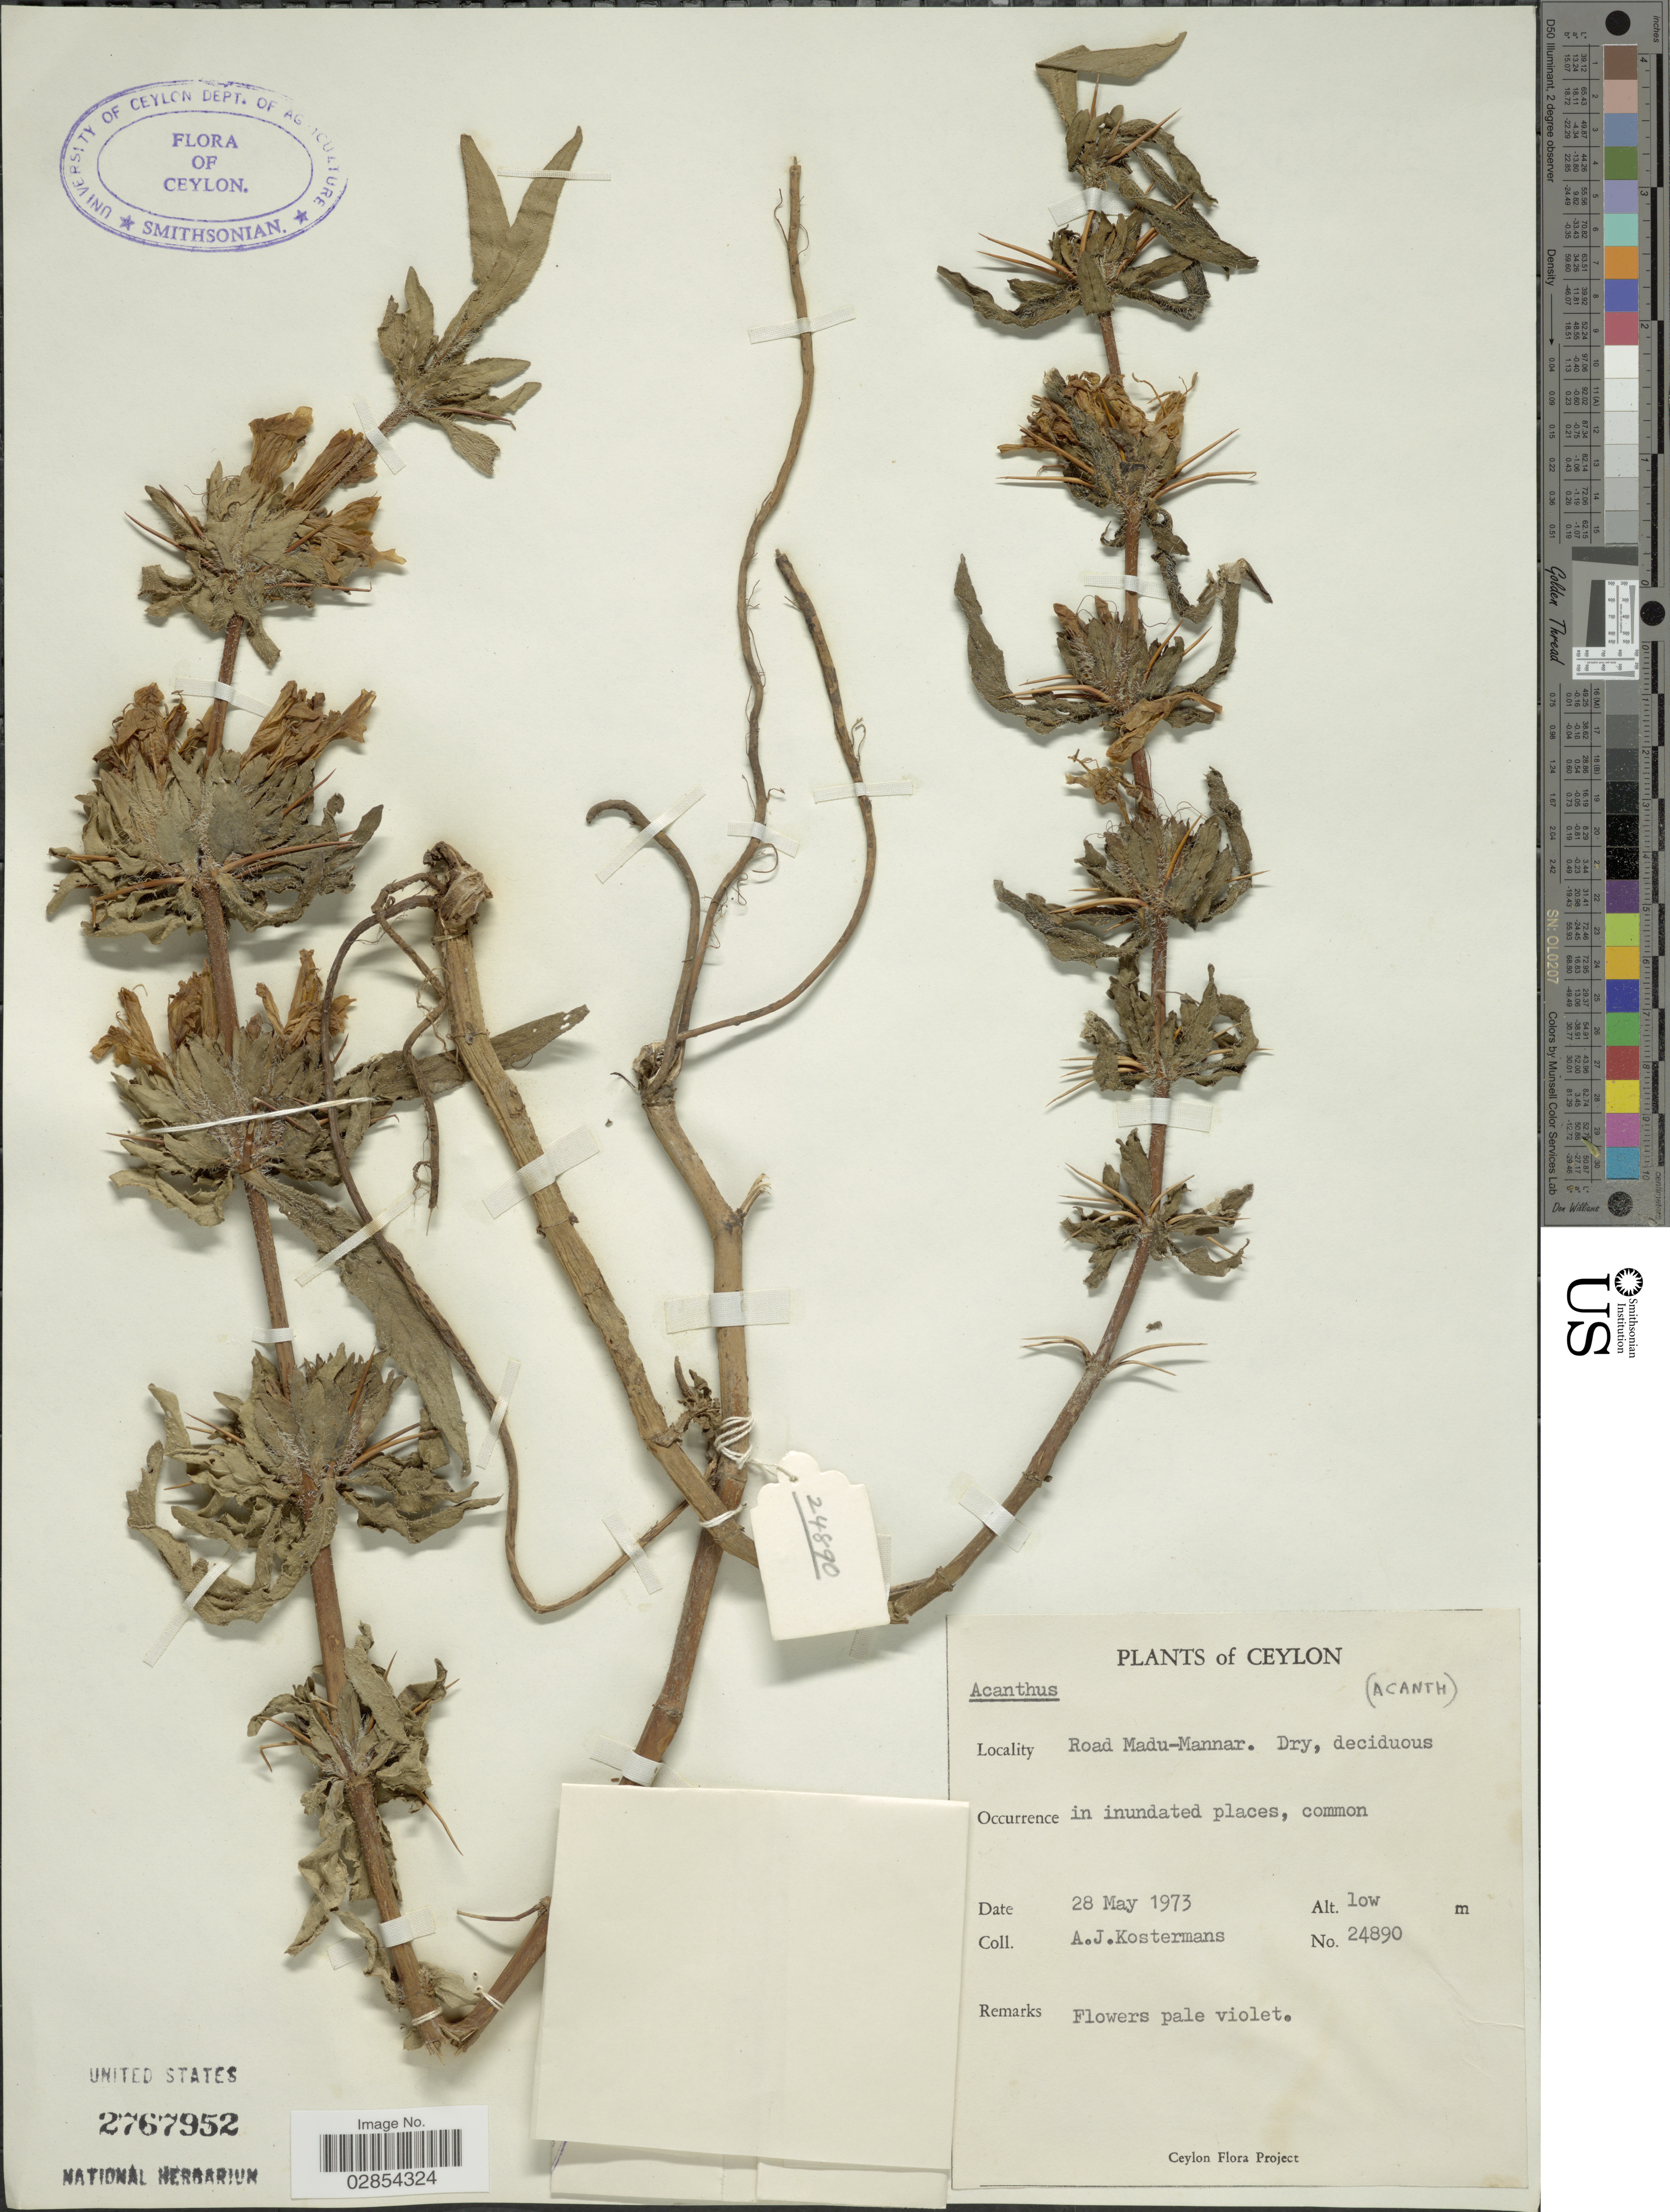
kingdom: Plantae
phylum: Tracheophyta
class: Magnoliopsida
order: Lamiales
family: Acanthaceae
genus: Asteracantha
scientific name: Asteracantha auriculata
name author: Nees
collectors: A. J. G. Kostermans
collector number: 24890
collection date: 1973-05-28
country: Sri Lanka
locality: Ceylon. Road Madu-Mannar.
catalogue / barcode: US 2767952